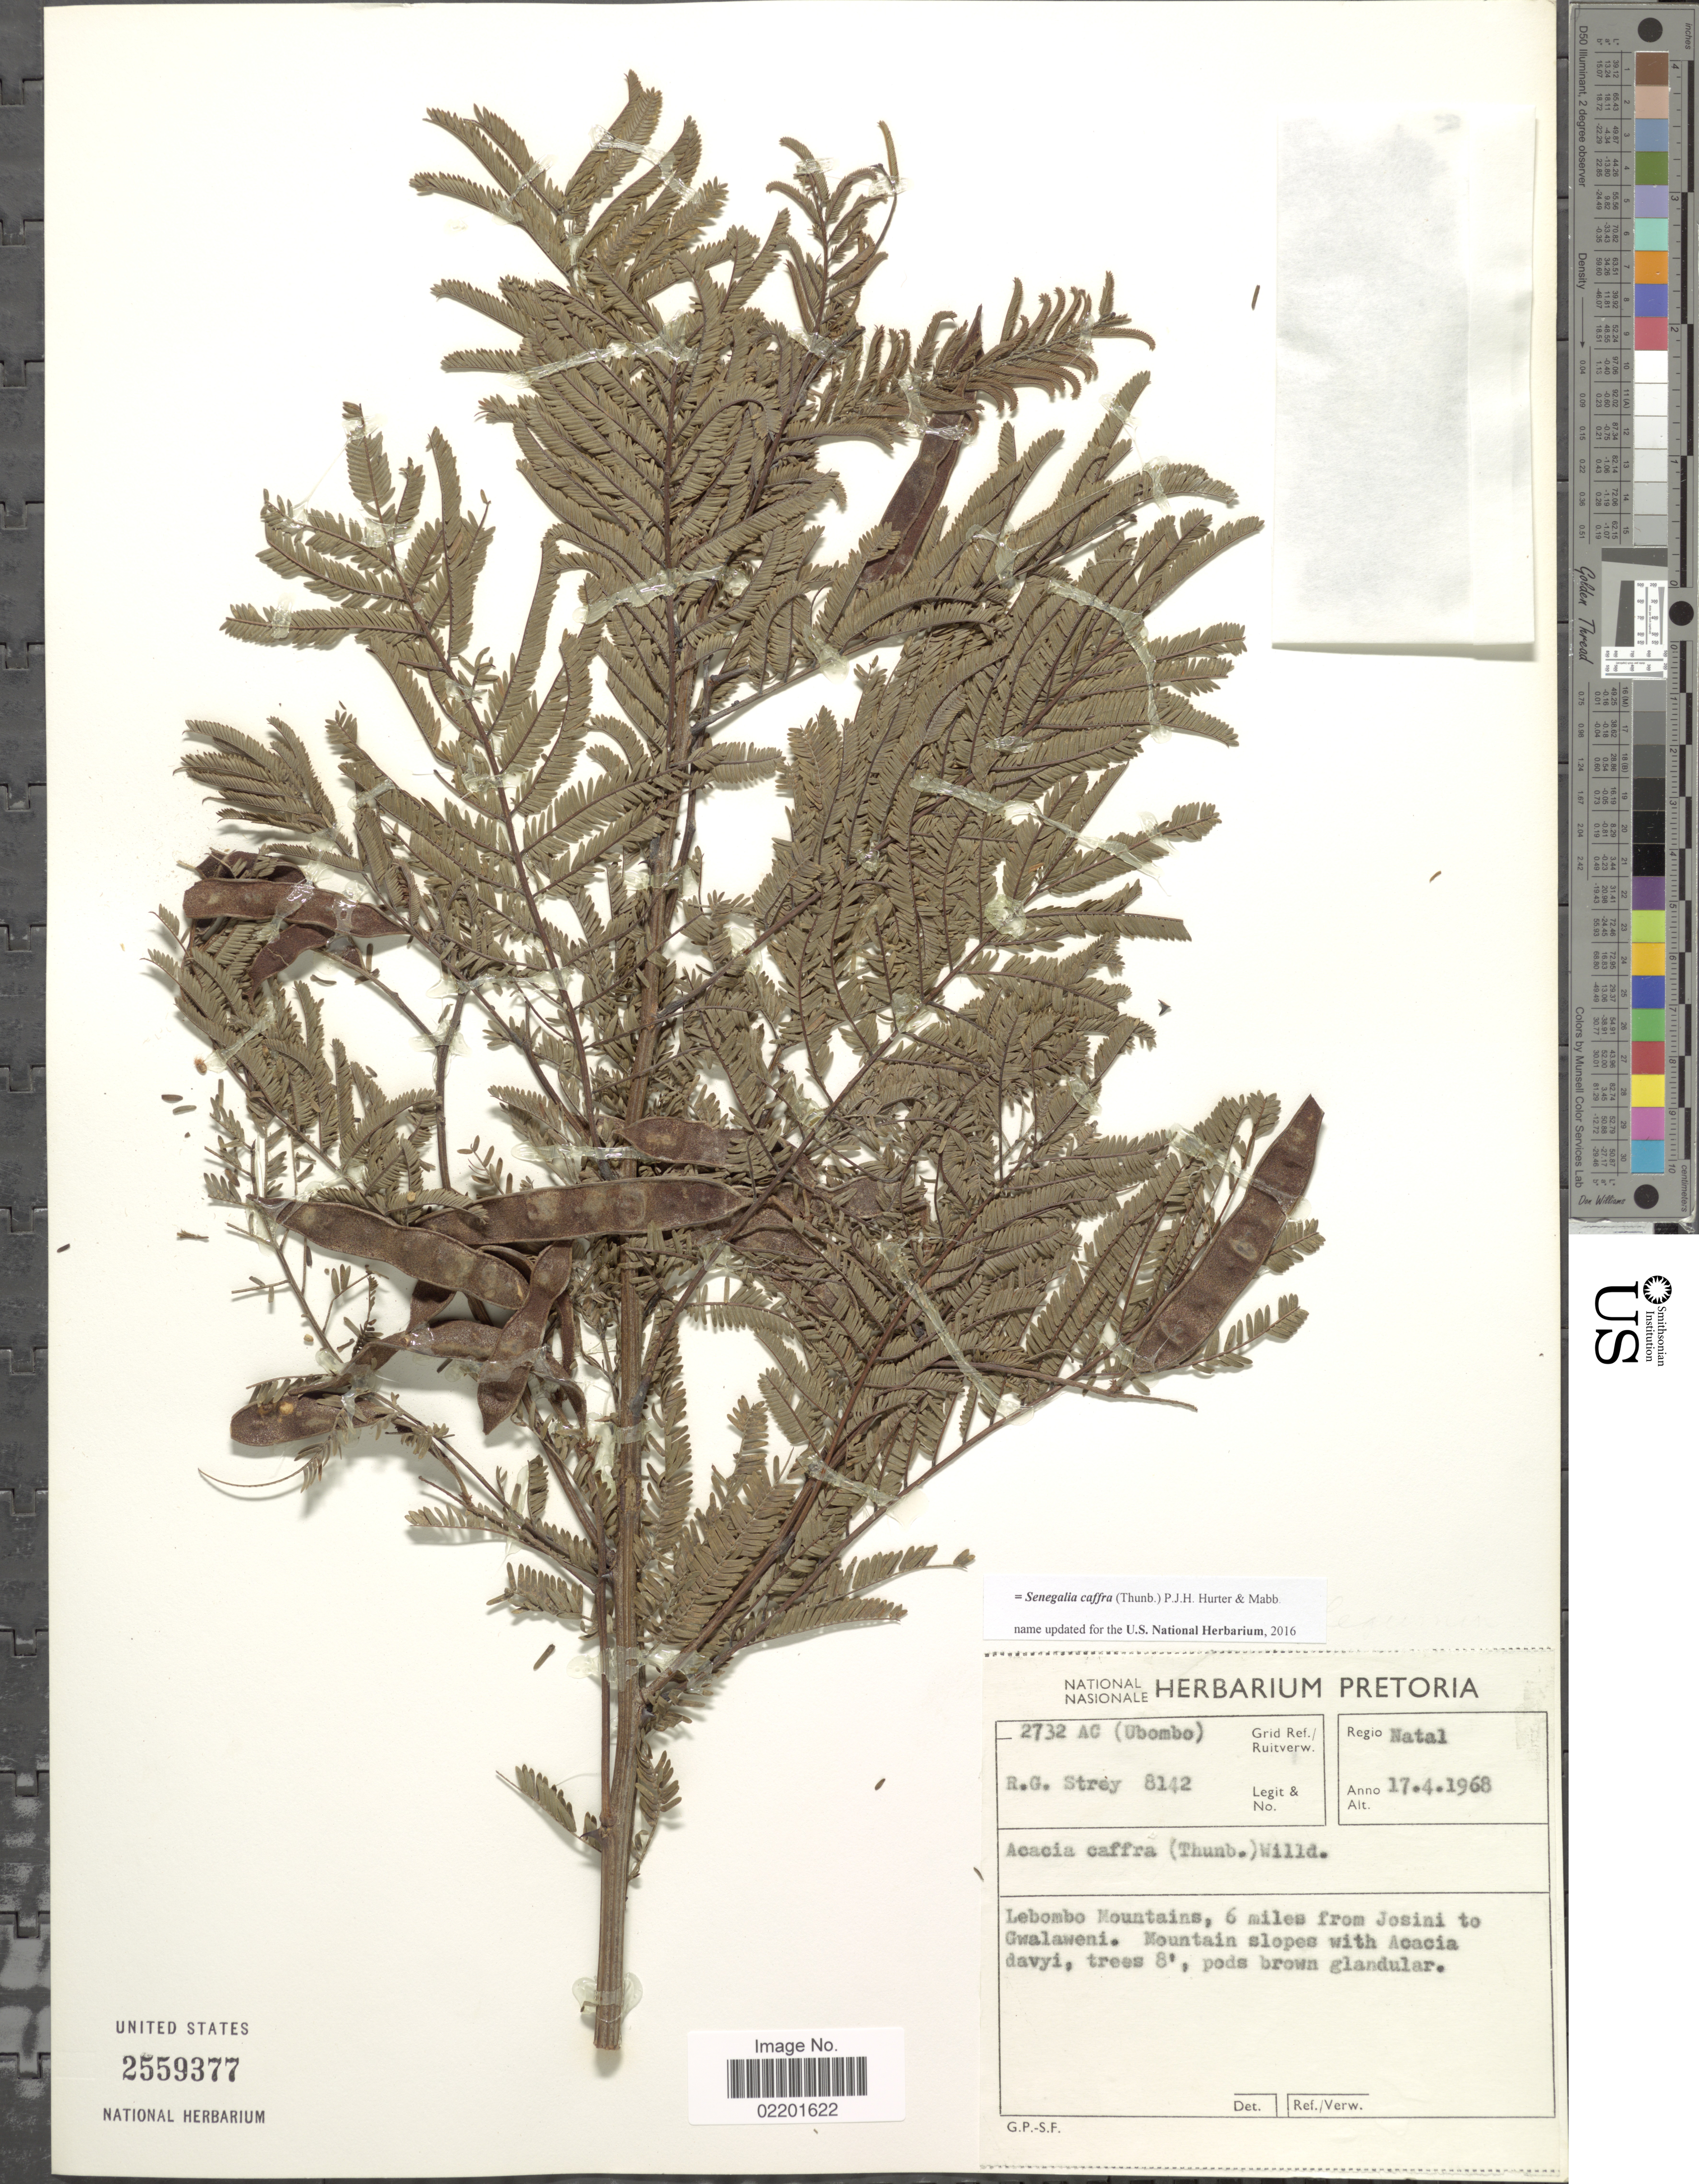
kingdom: Plantae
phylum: Tracheophyta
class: Magnoliopsida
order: Fabales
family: Fabaceae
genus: Senegalia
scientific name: Senegalia caffra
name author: (Thunb.) P.J.H. Hurter & Mabb.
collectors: R. G. Strey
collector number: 8142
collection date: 1968-04-17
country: South Africa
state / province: KwaZulu-Natal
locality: Regio Natal. Lebombo Mountains, 6 miles from Josini to Cwalaweni.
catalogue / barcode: US 2559377